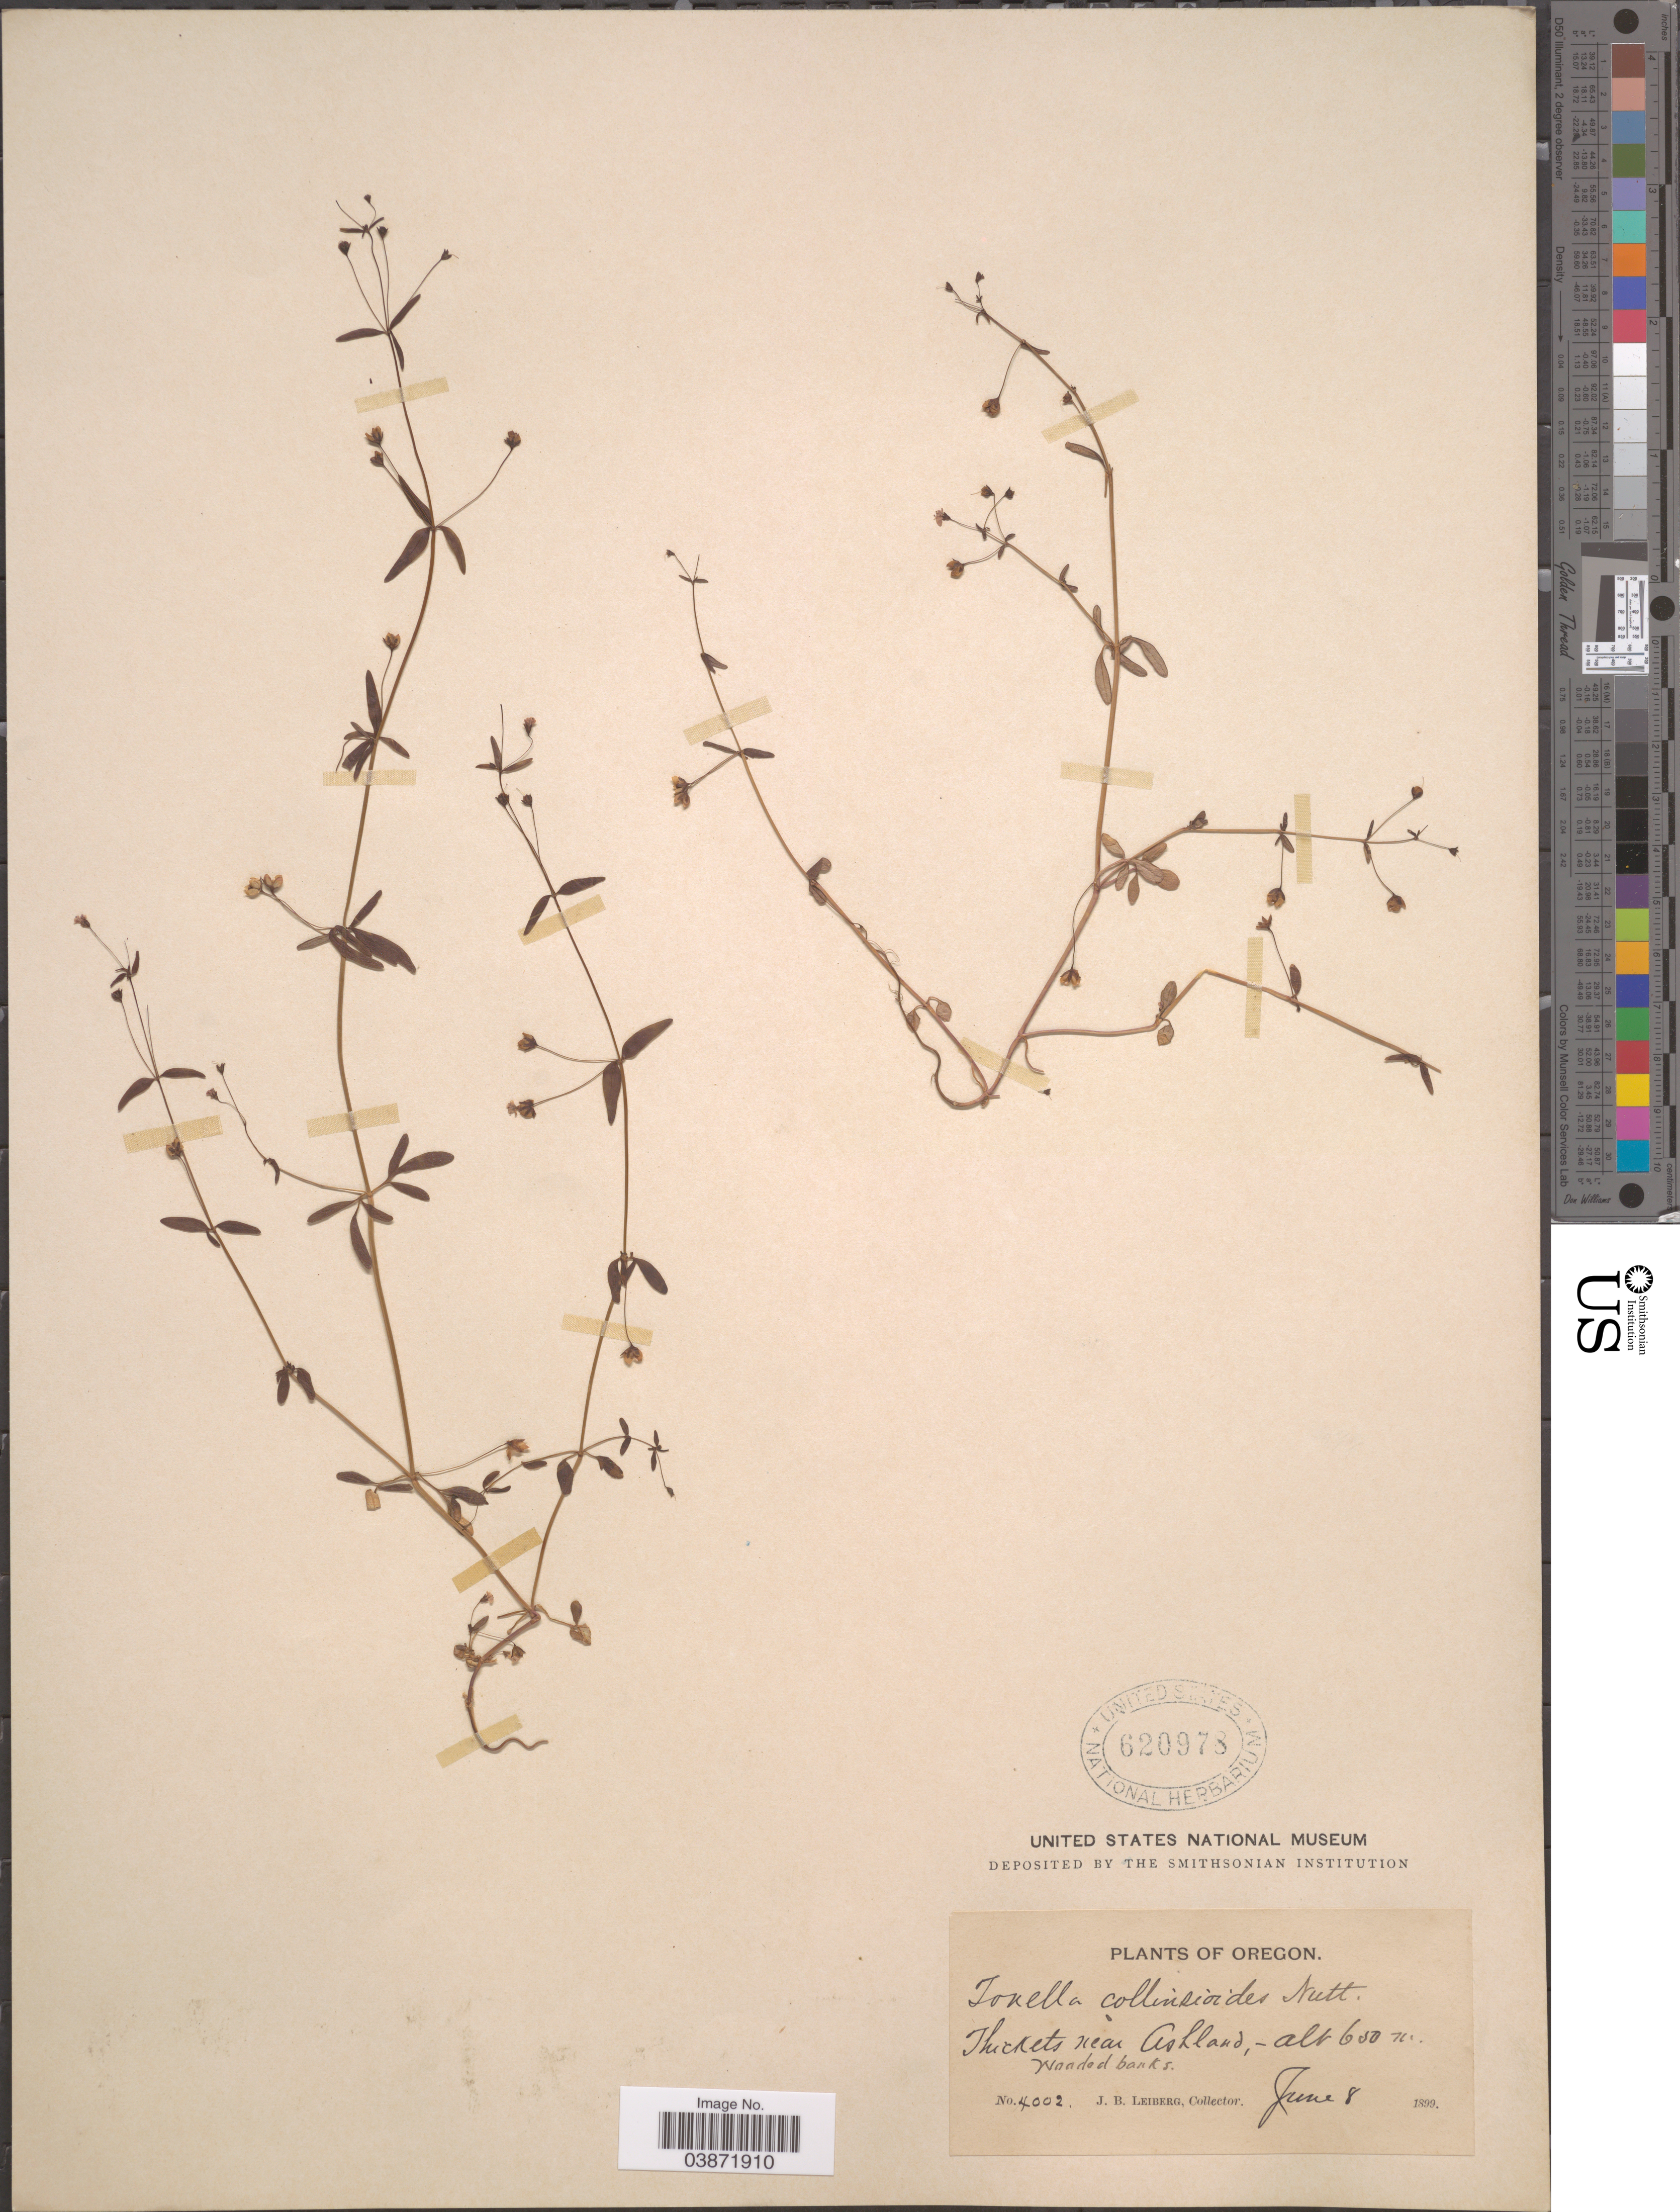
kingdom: Plantae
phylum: Tracheophyta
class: Magnoliopsida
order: Lamiales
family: Plantaginaceae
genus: Tonella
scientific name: Tonella collinsioides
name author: Nutt. ex A. Gray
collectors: J. B. Leiberg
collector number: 4002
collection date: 1899-06-08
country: United States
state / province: Oregon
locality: Near Ashland.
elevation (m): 650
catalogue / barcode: US 620978